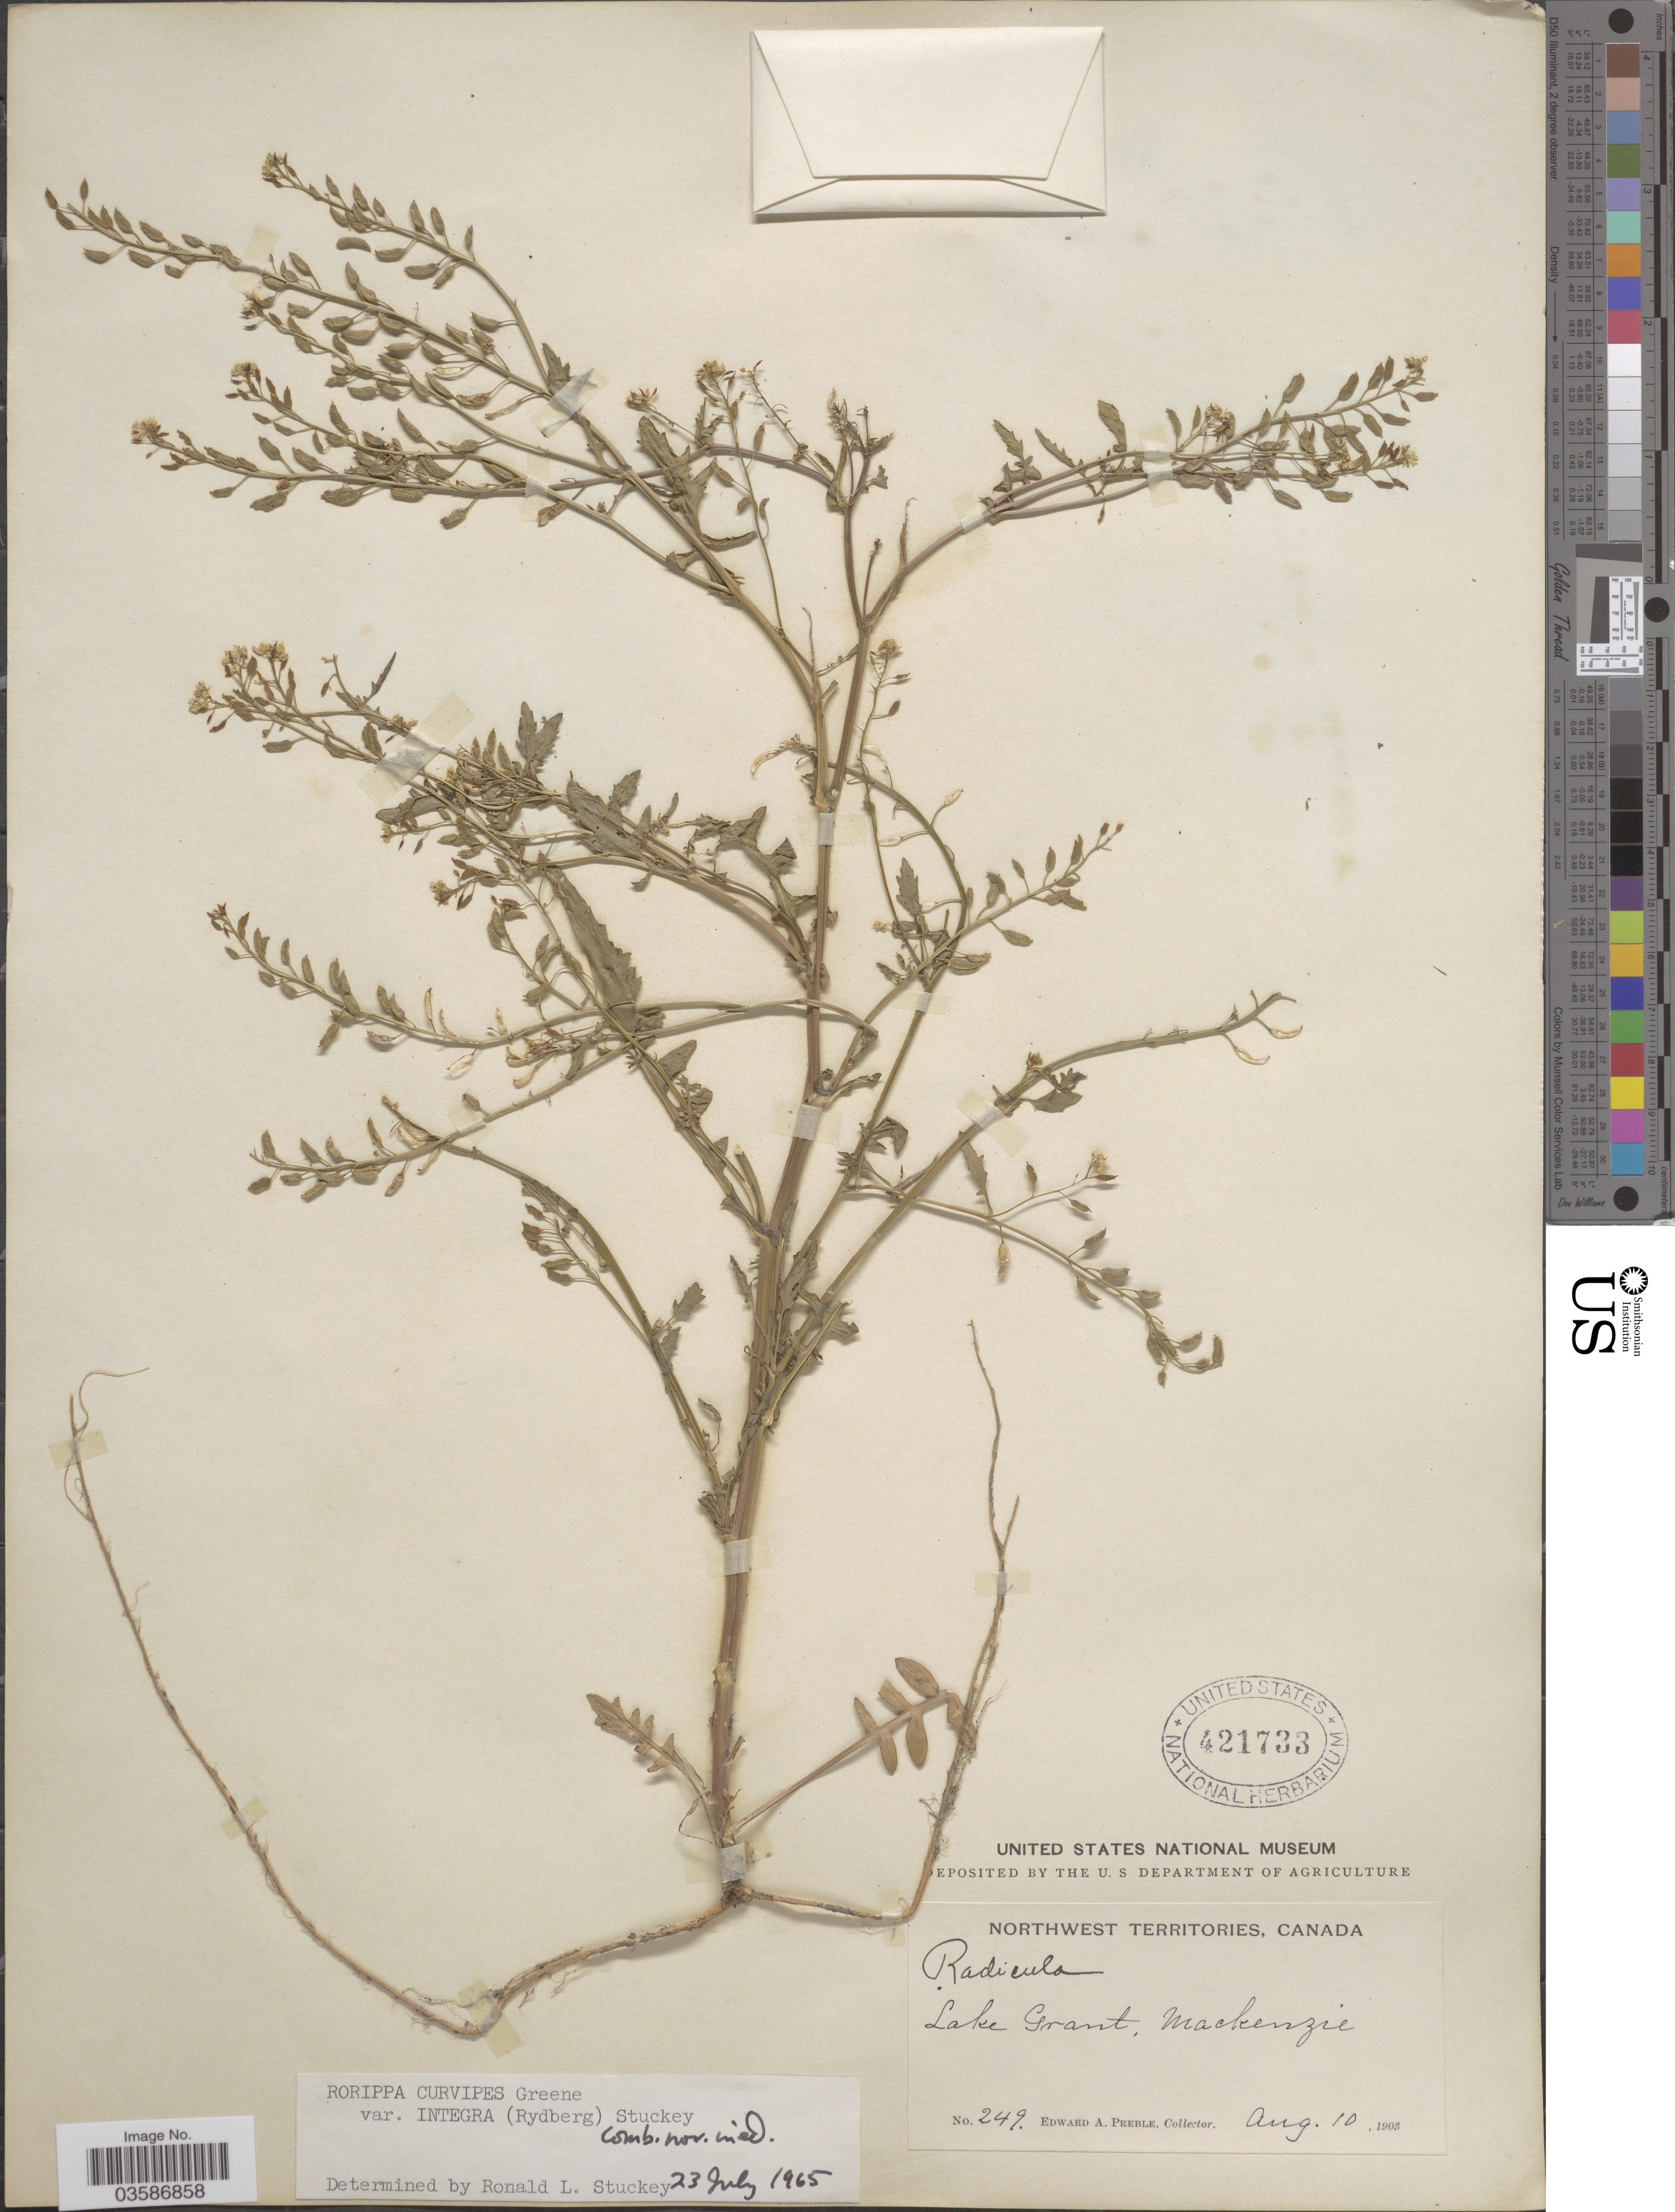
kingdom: Plantae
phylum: Tracheophyta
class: Magnoliopsida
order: Brassicales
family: Brassicaceae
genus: Rorippa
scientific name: Rorippa curvipes var. integra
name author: (Rydb.) Stuckey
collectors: E. Preble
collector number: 249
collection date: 1903-08-10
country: Canada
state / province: Northwest Territories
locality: Lake Grant, Mackenzie.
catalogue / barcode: US 421733